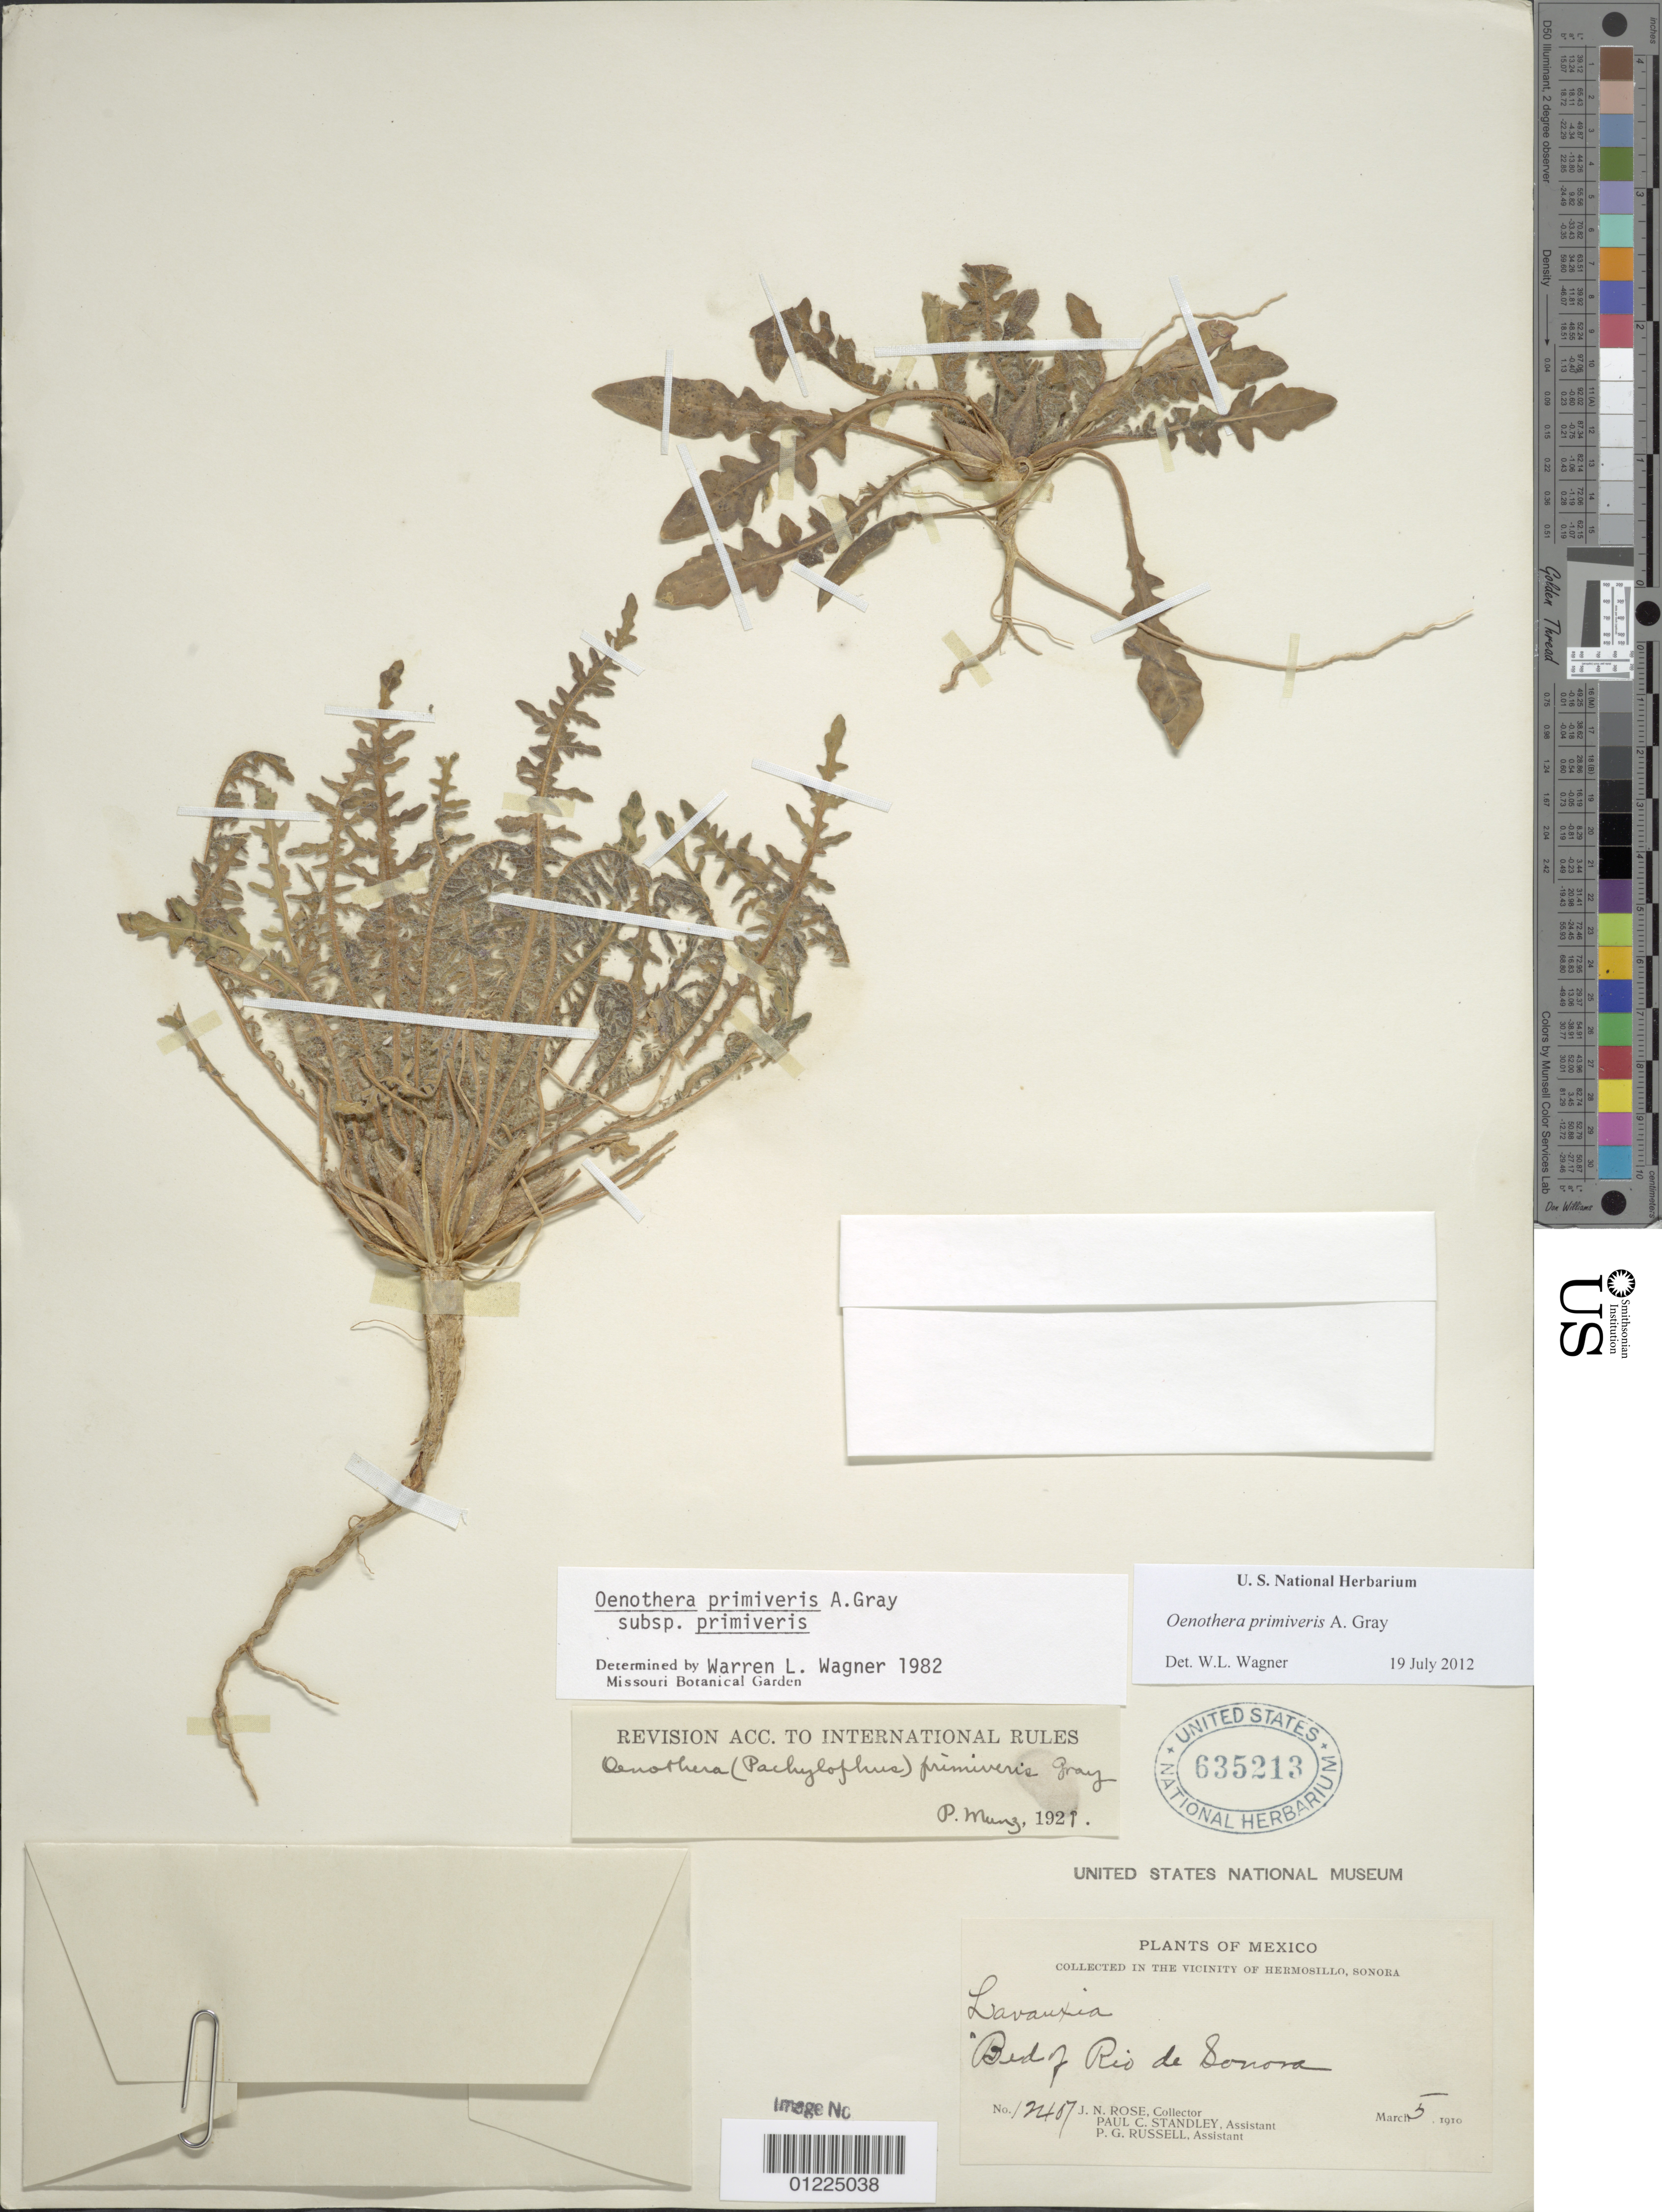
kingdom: Plantae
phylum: Tracheophyta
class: Magnoliopsida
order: Myrtales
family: Onagraceae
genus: Oenothera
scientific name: Oenothera primiveris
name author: A. Gray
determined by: Wagner, W. L., (BOT), Smithsonian Institution - National Museum of Natural History (UNITED STATES)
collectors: J. N. Rose, P. C. Standley & P. G. Russell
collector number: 12407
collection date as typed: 05 Mar 1910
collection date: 1910-03-05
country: Mexico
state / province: Sonora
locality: Bed of Río de Sonora. In the vicinity of Hermosillo, Sonora.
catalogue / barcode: US 635213